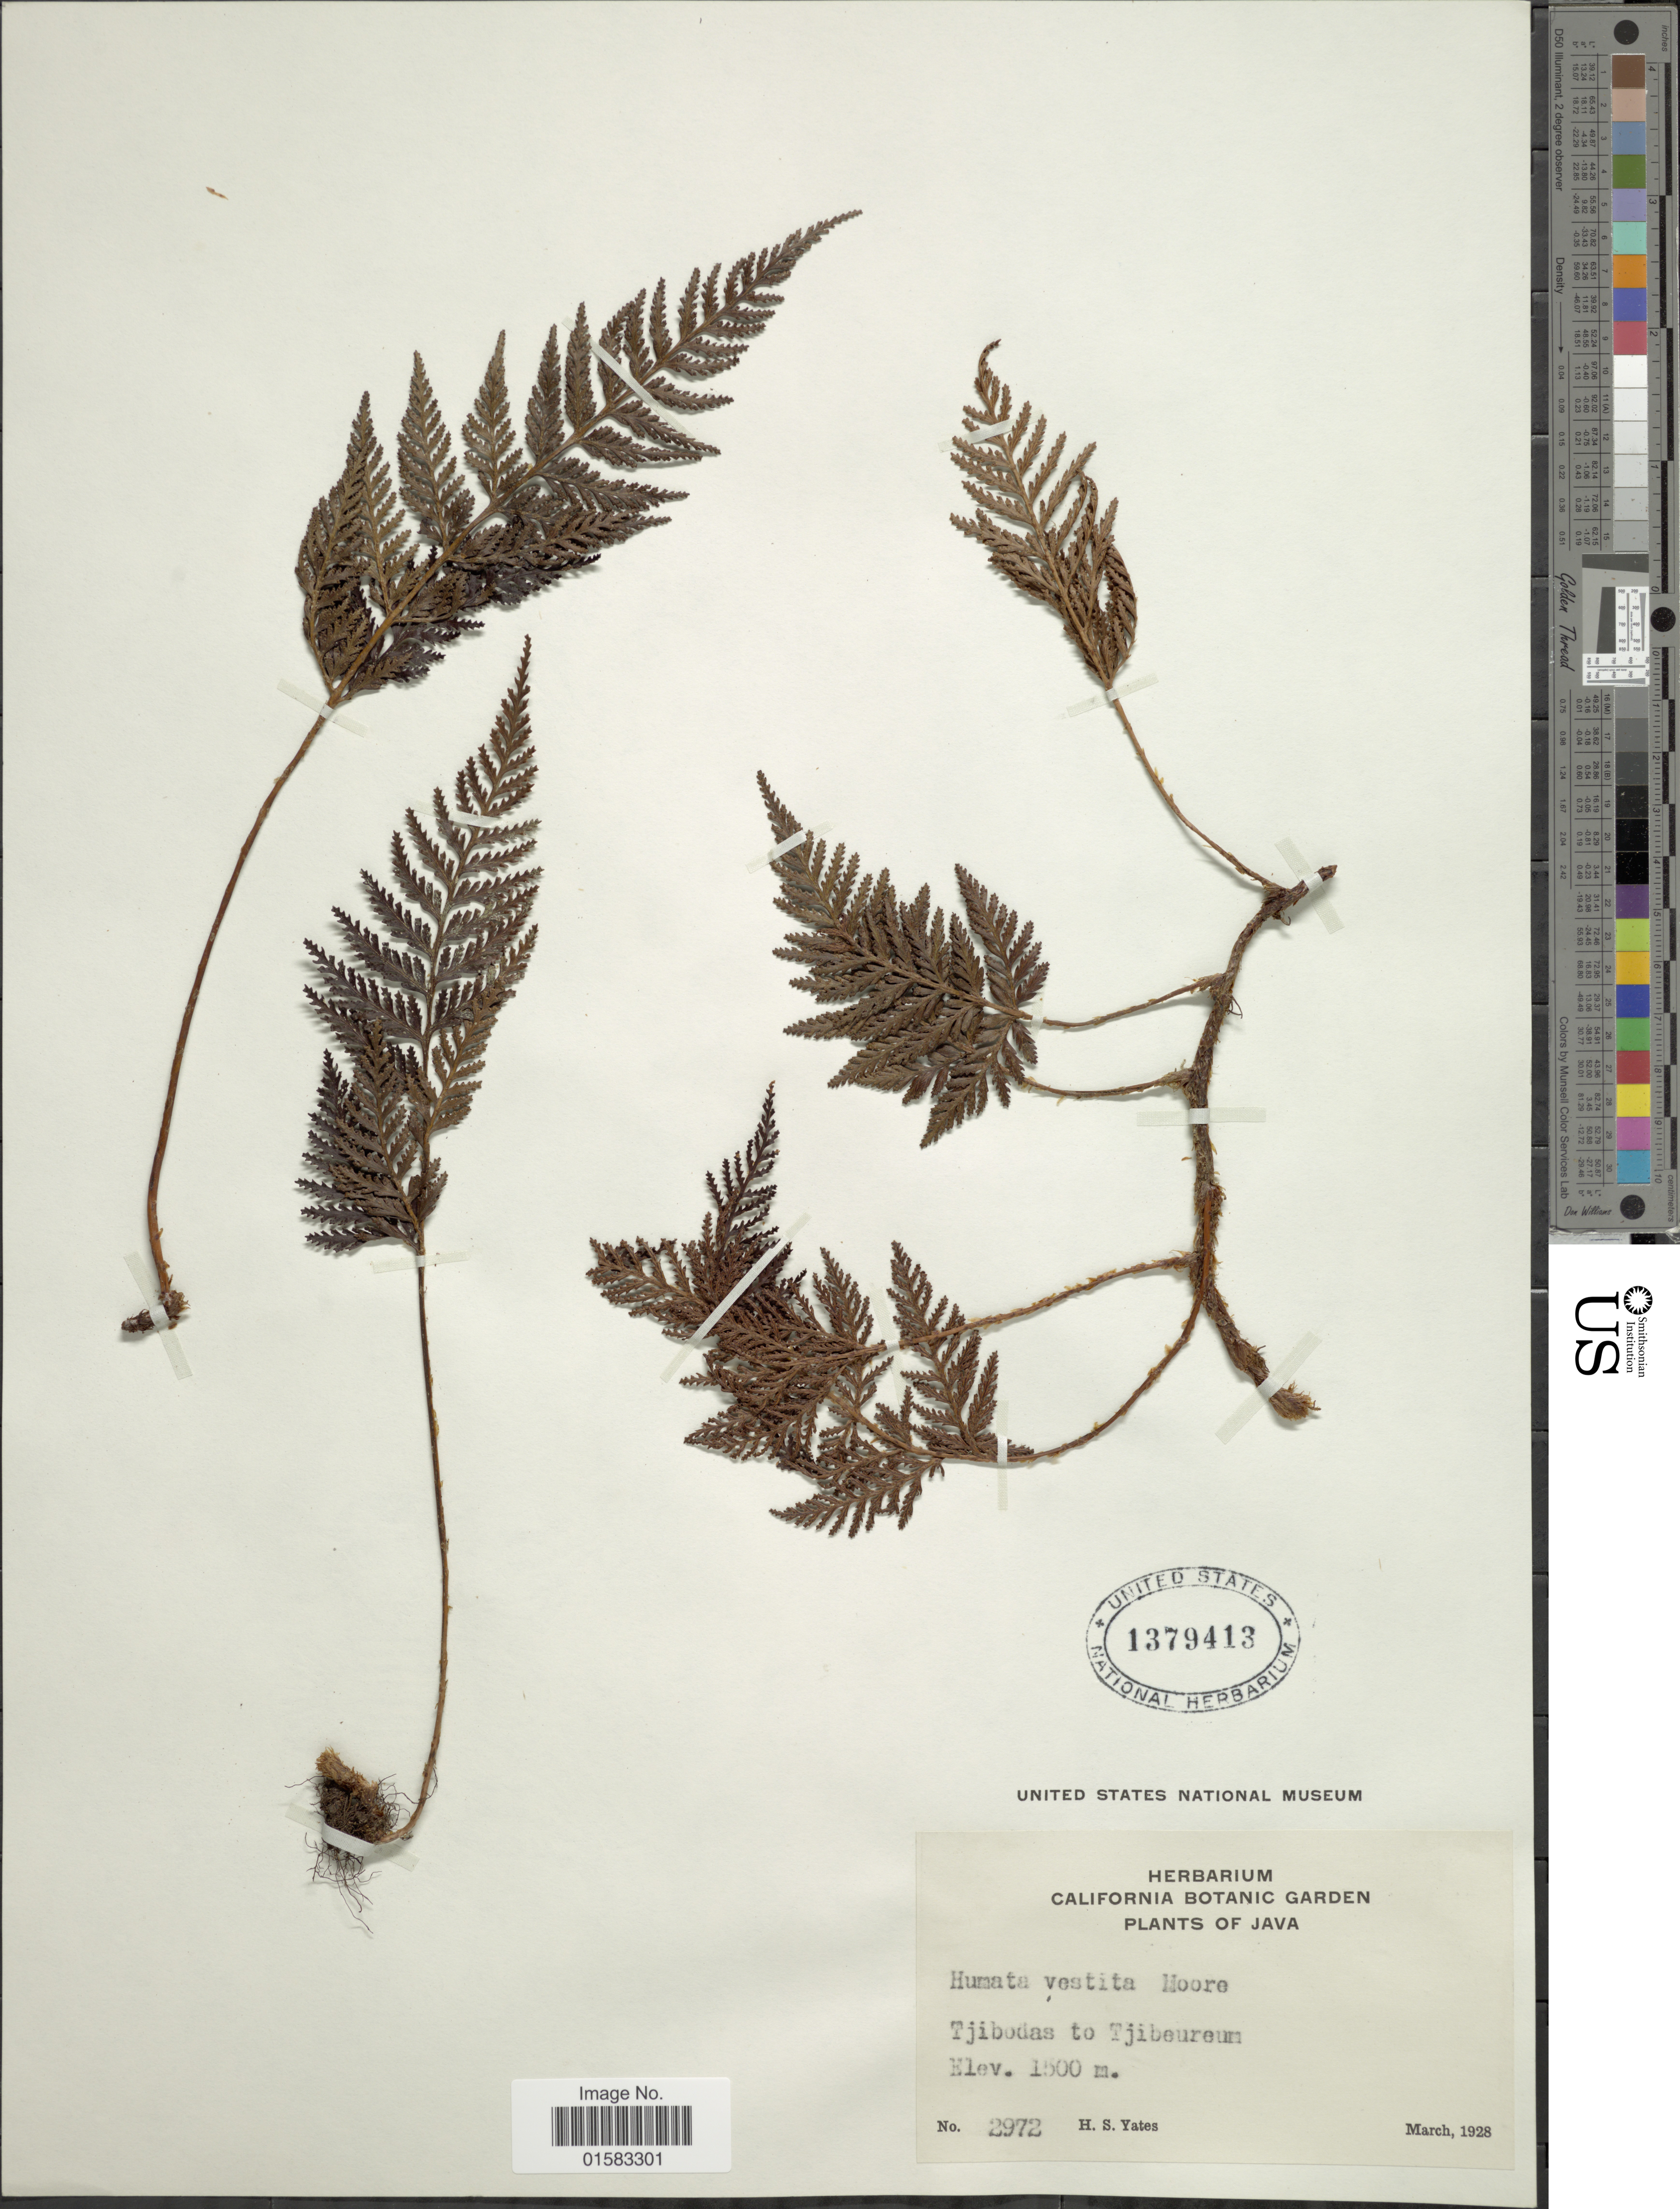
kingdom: Plantae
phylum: Tracheophyta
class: Polypodiopsida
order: Polypodiales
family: Davalliaceae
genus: Davallia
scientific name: Davallia repens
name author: (L. f.) Kuhn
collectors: H. S. Yates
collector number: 2972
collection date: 1928-03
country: Indonesia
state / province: Java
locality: Tjobodas to Tjibeurem [interpreted]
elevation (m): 1500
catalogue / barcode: US 1379413